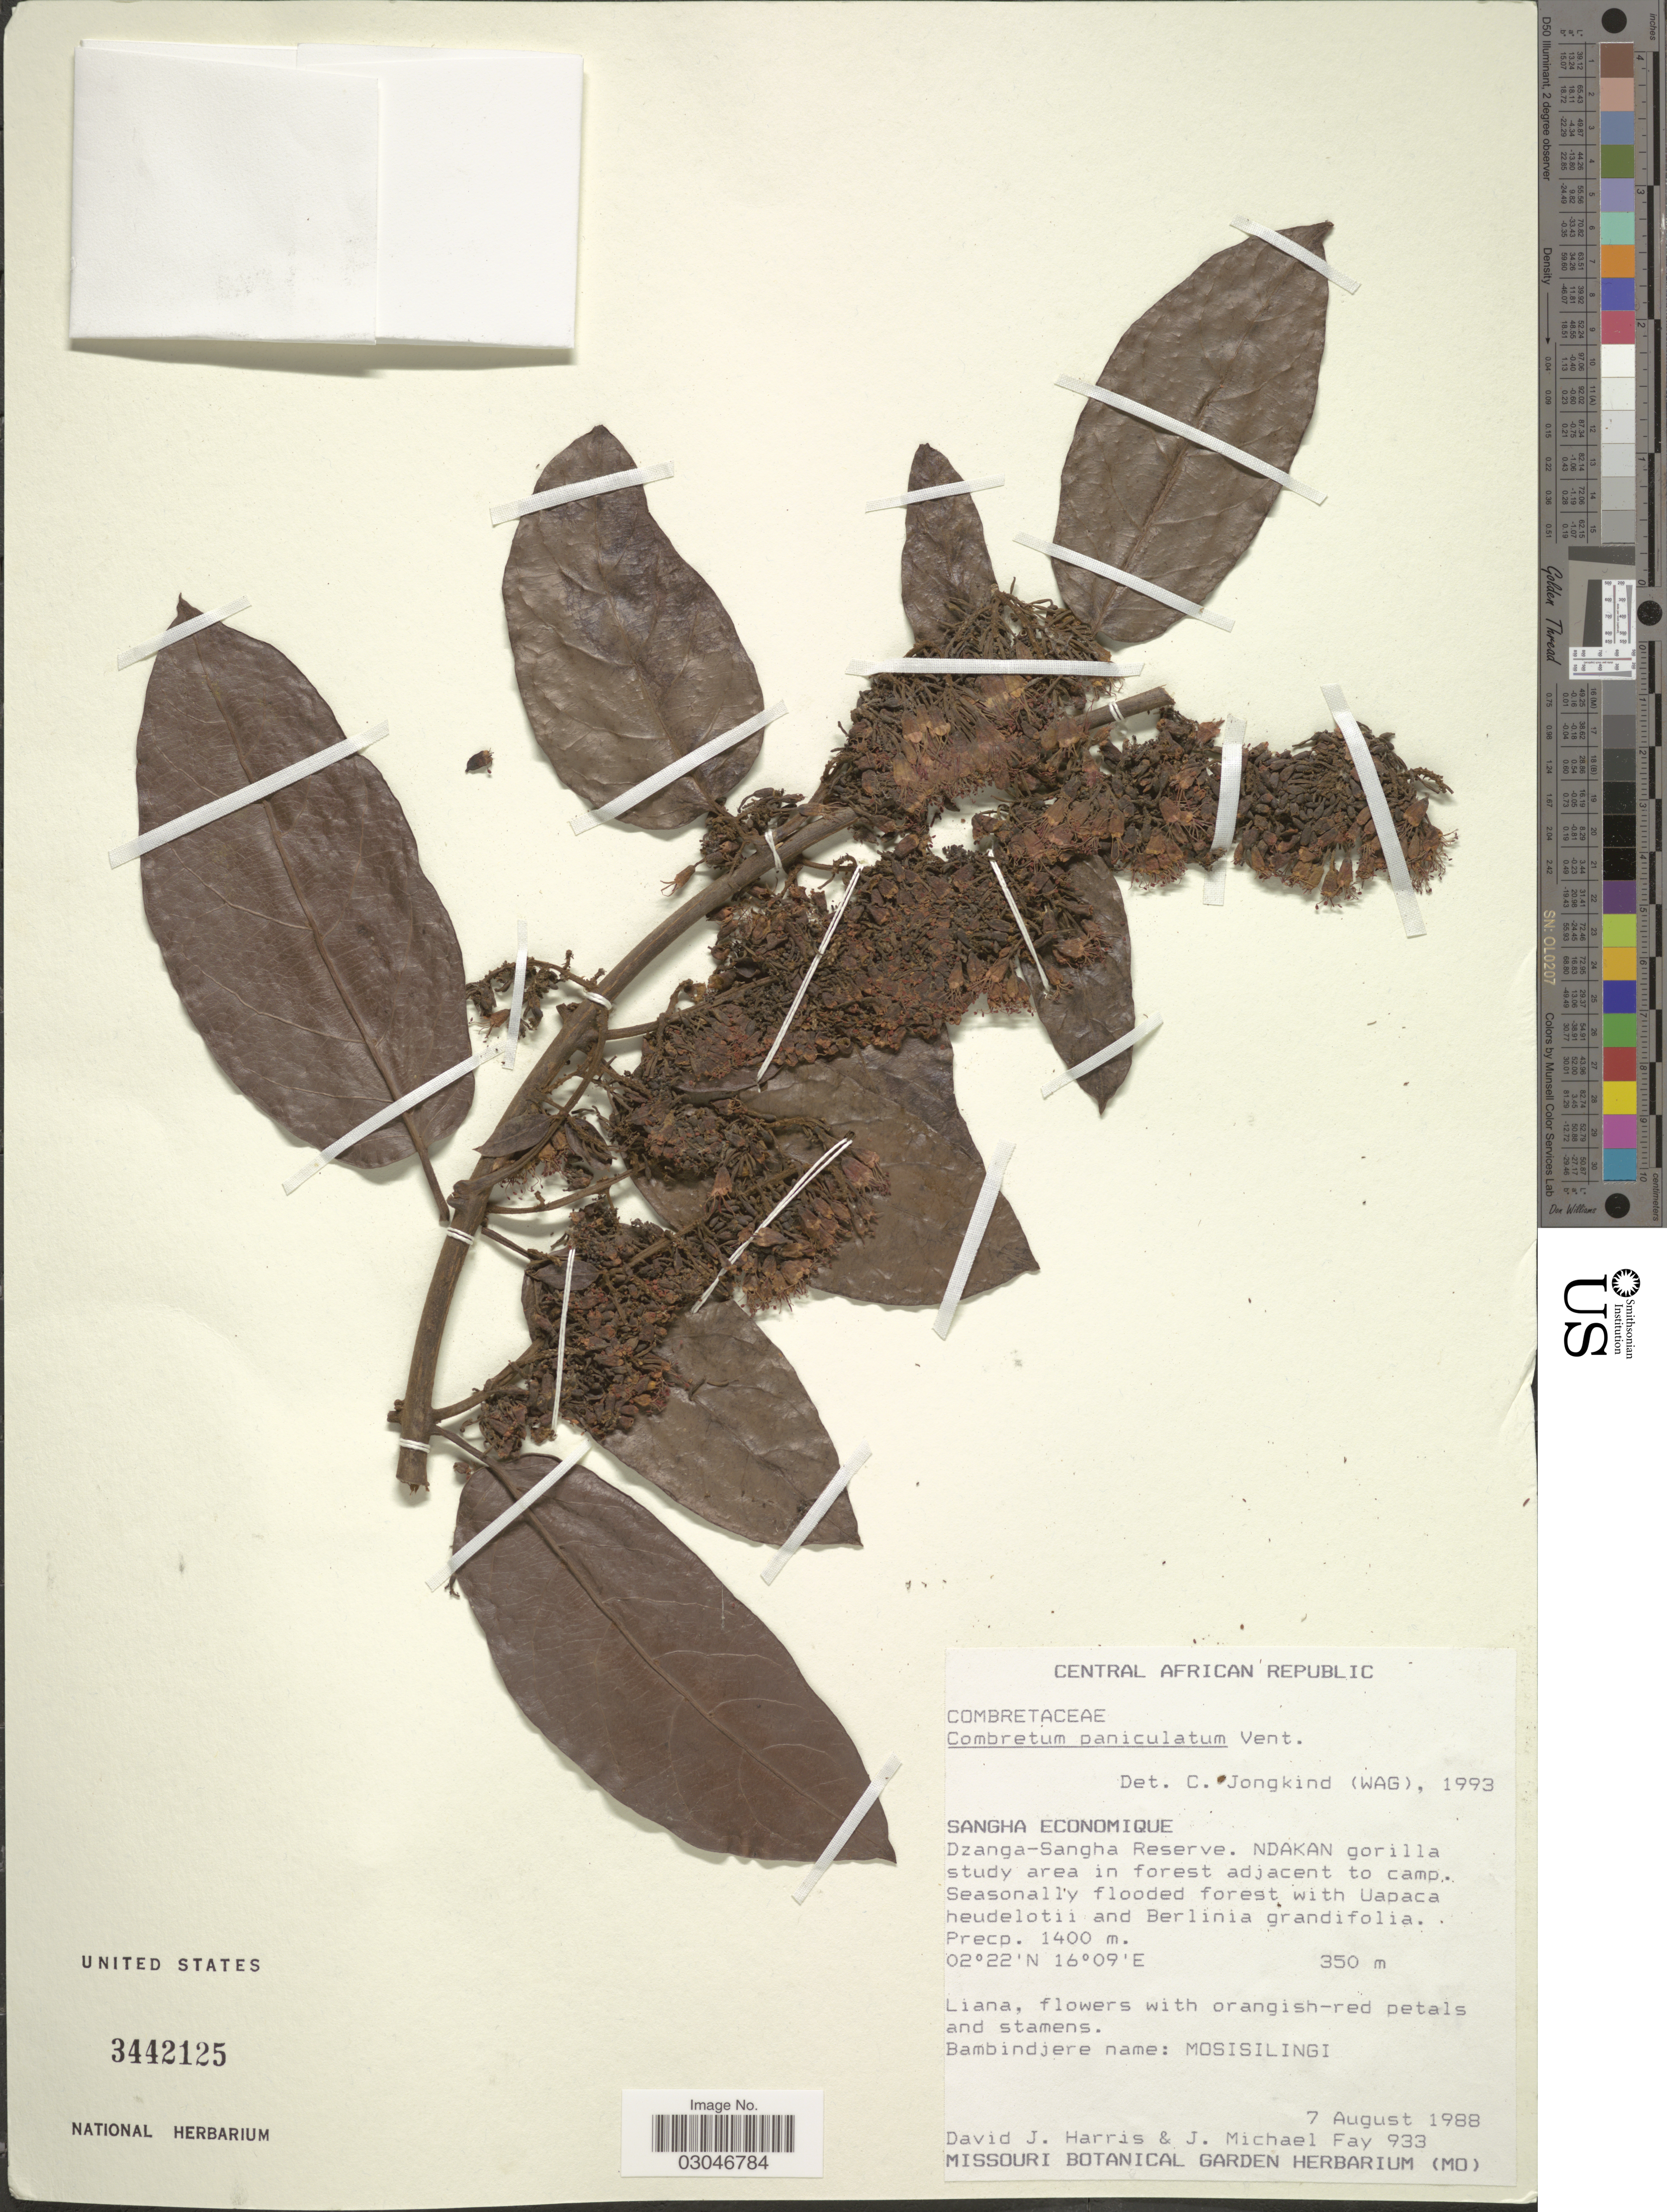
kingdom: Plantae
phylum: Tracheophyta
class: Magnoliopsida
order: Myrtales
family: Combretaceae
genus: Combretum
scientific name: Combretum paniculatum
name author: Vent.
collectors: D. J. Harris & J. M. Fay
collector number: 933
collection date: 1988-08-07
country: Central African Republic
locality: Sangha Economique. Dzanga-Sangha Reserve. Ndakan gorilla study area in forest adjacent to camp.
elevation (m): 350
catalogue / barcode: US 3442125